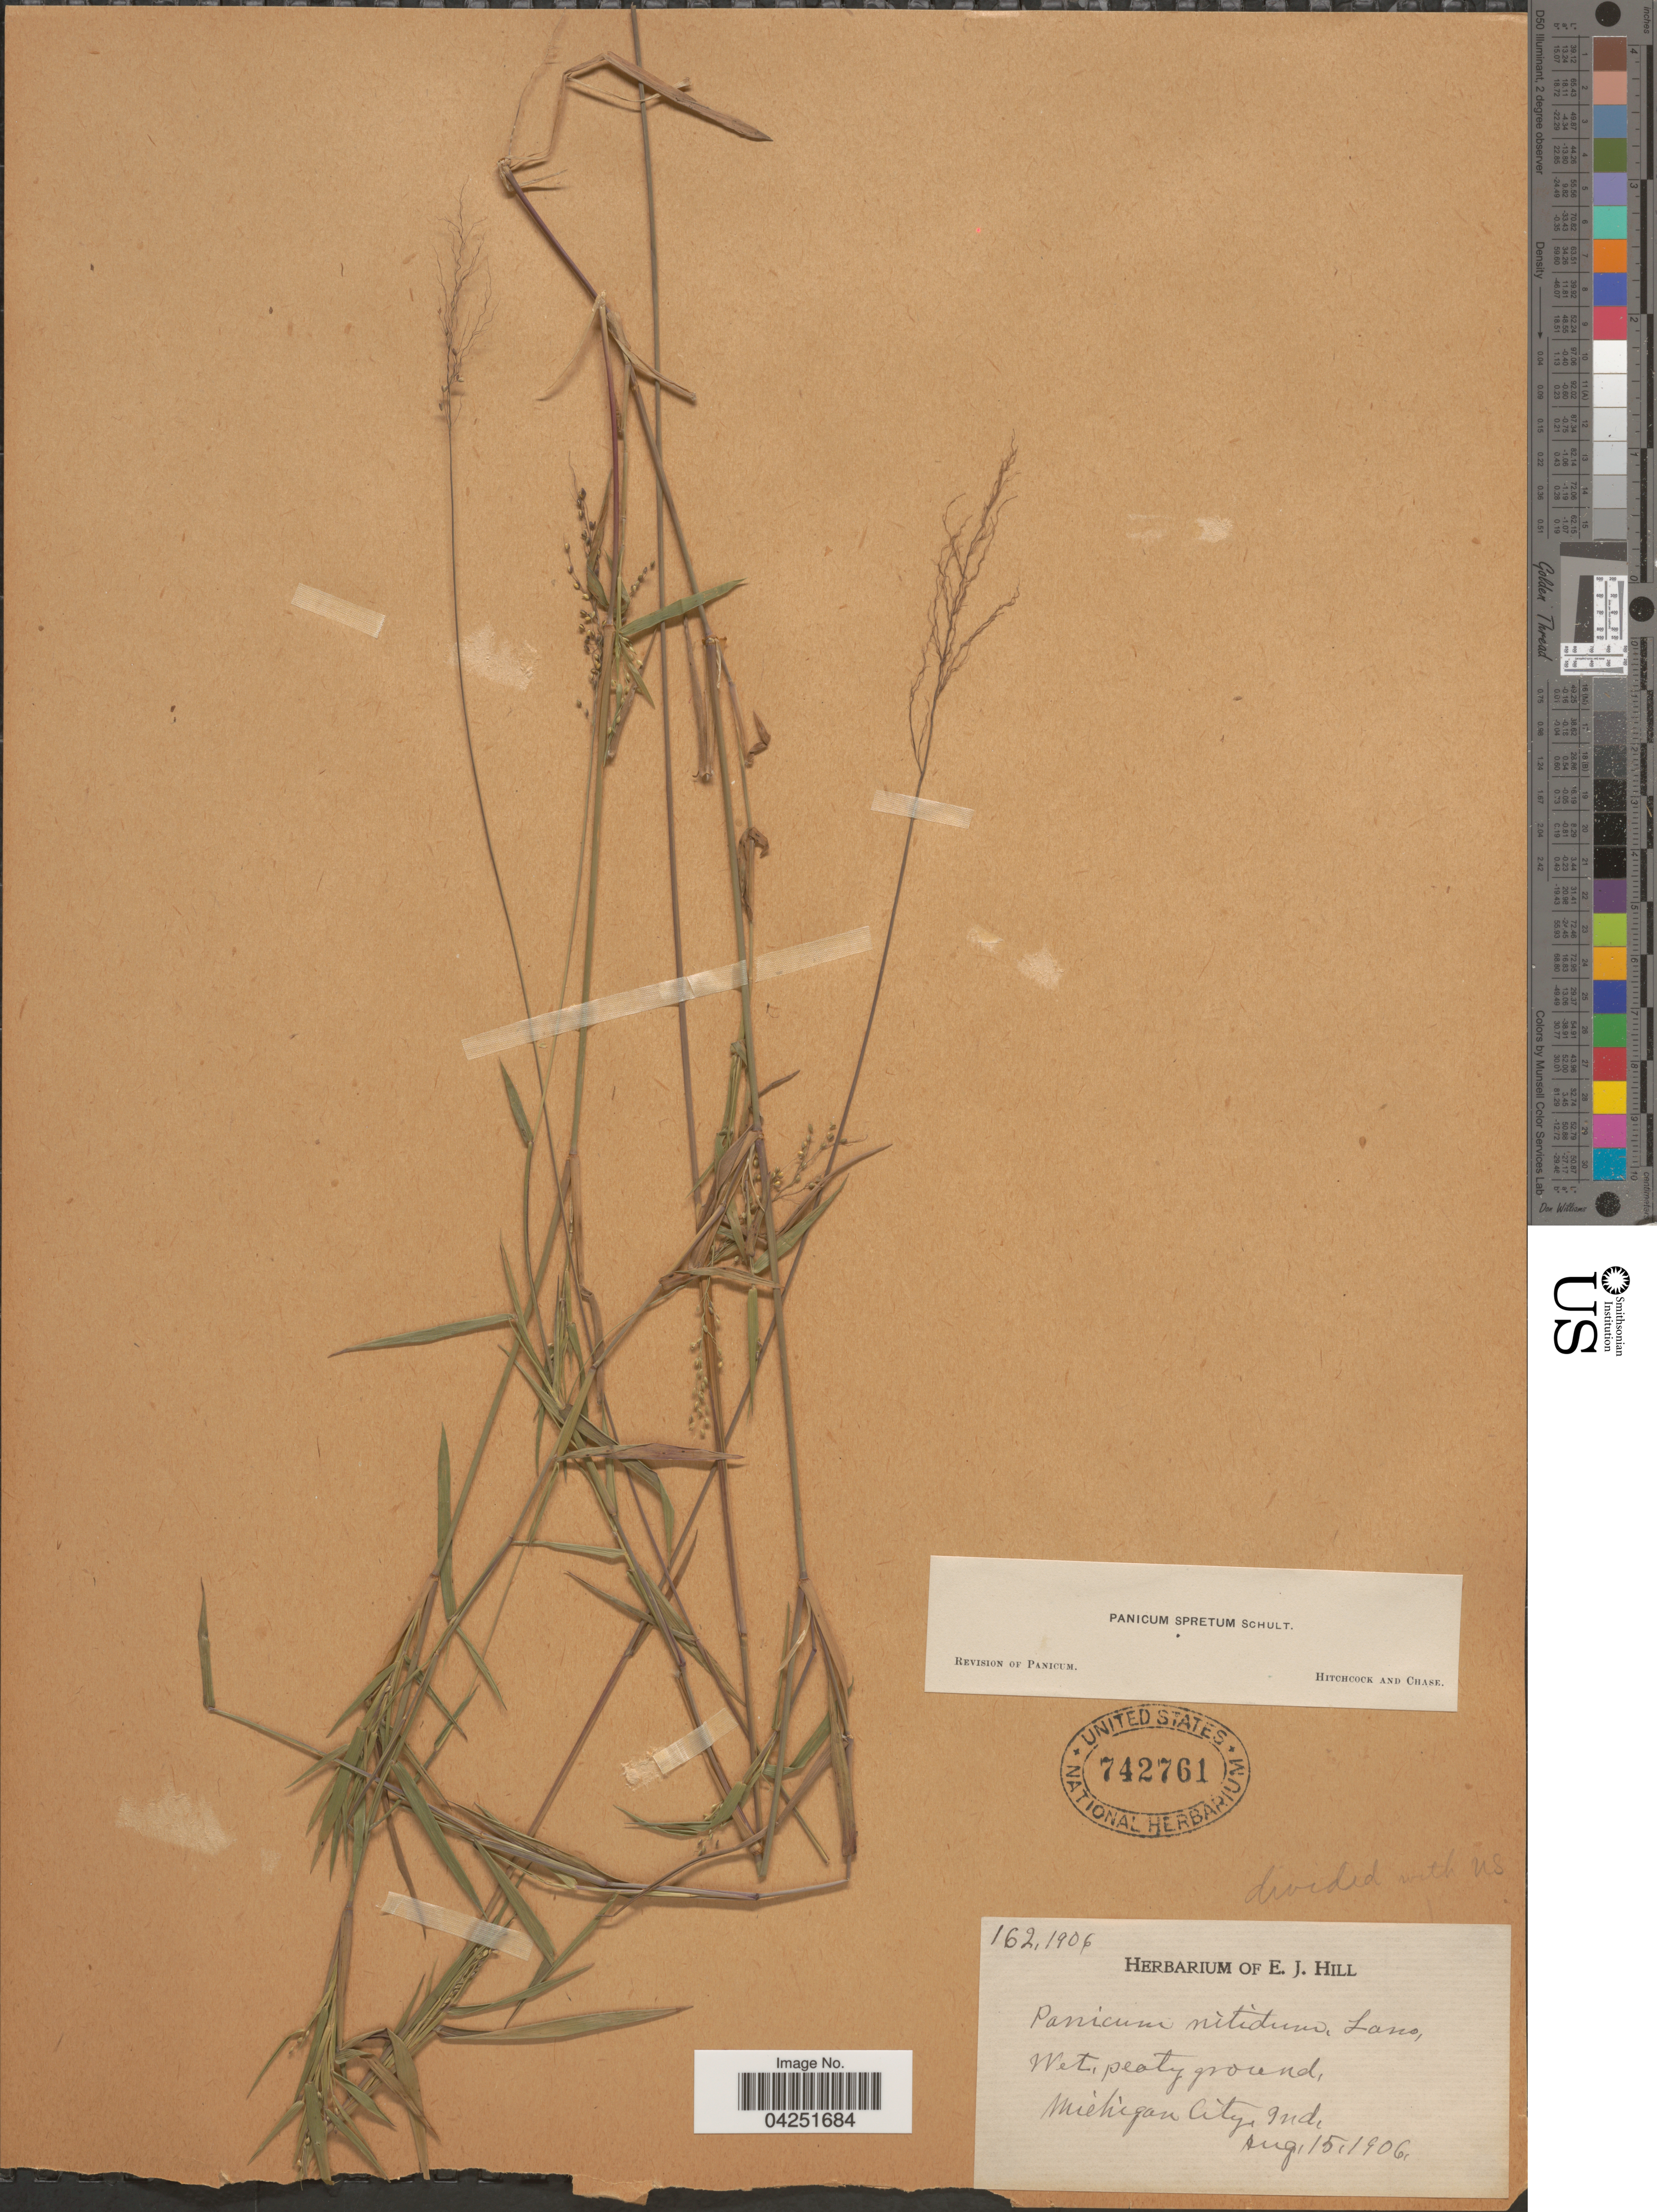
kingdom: Plantae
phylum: Tracheophyta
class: Liliopsida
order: Poales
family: Poaceae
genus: Dichanthelium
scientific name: Dichanthelium acuminatum var. densiflorum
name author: (Rand & Redfield) Gould & C.A. Clark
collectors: Ex herb. E. J. Hill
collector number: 162.1906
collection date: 1906-08-15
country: United States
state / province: Indiana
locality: Michigan City.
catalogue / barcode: US 742761